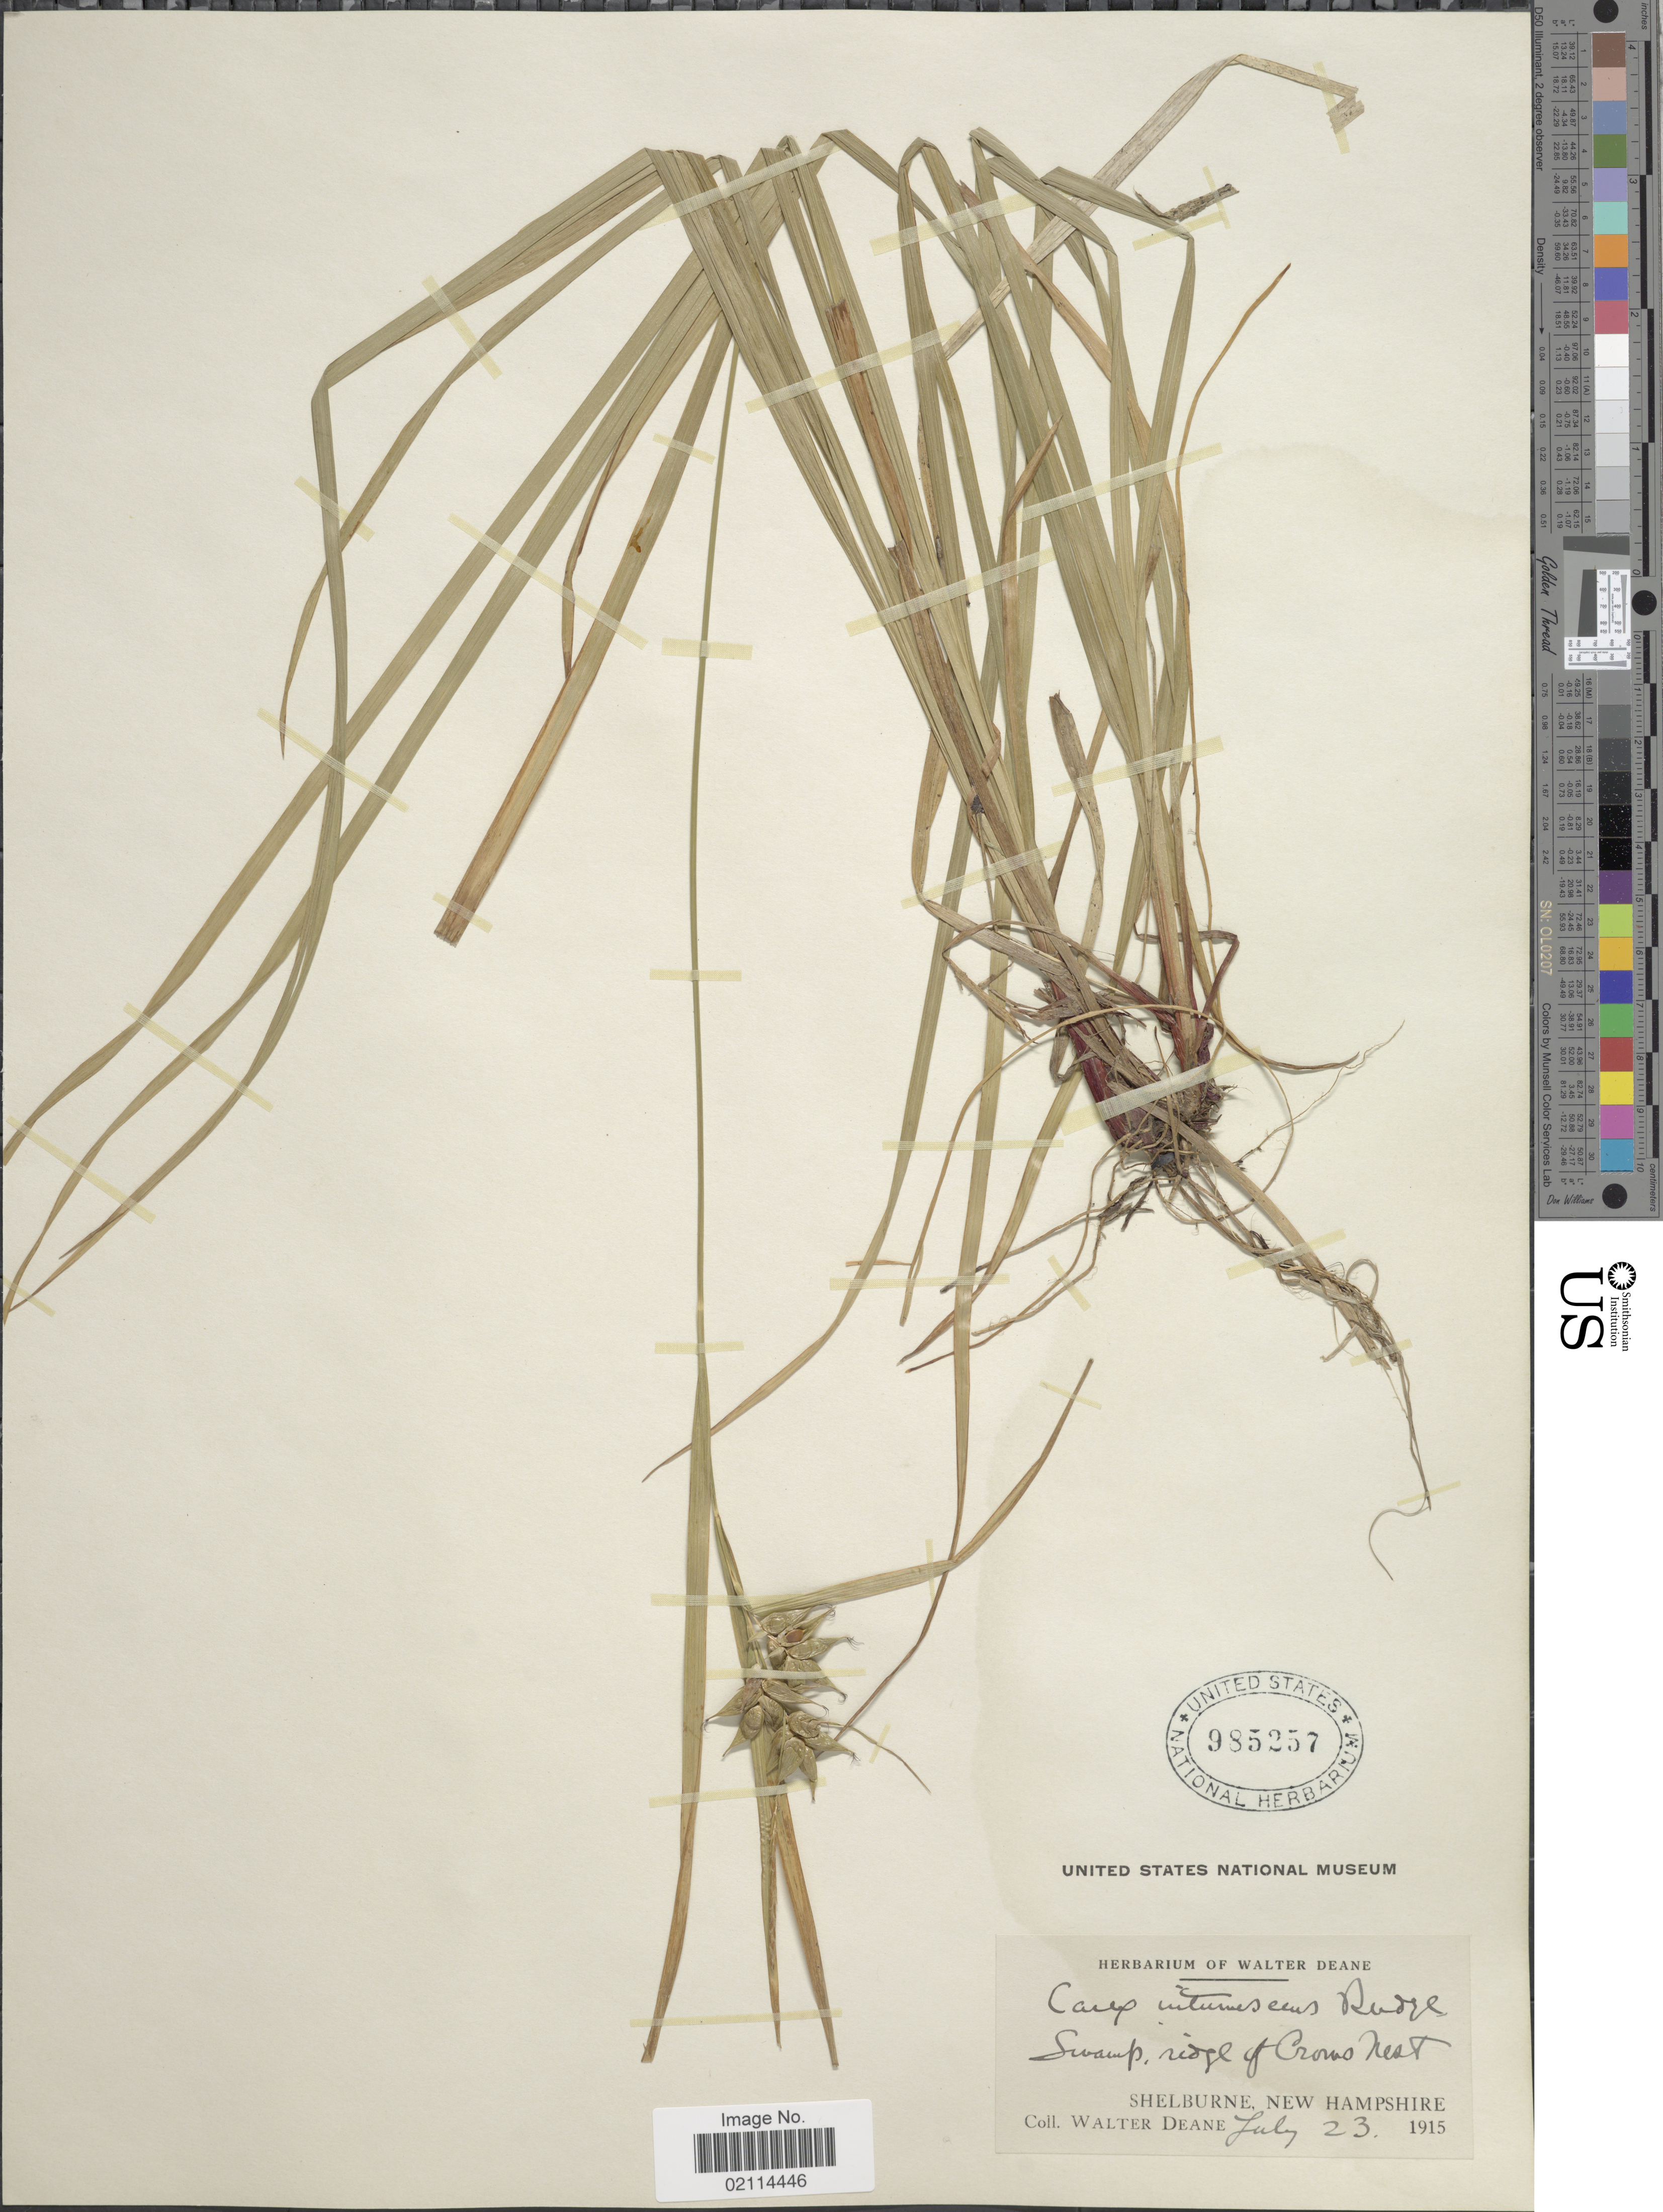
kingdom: Plantae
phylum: Tracheophyta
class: Liliopsida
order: Poales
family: Cyperaceae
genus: Carex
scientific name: Carex intumescens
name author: Rudge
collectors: W. Deane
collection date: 1915-07-23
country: United States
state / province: New Hampshire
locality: Swamp, ridge of Crows Nest, Shelburne.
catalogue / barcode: US 985257